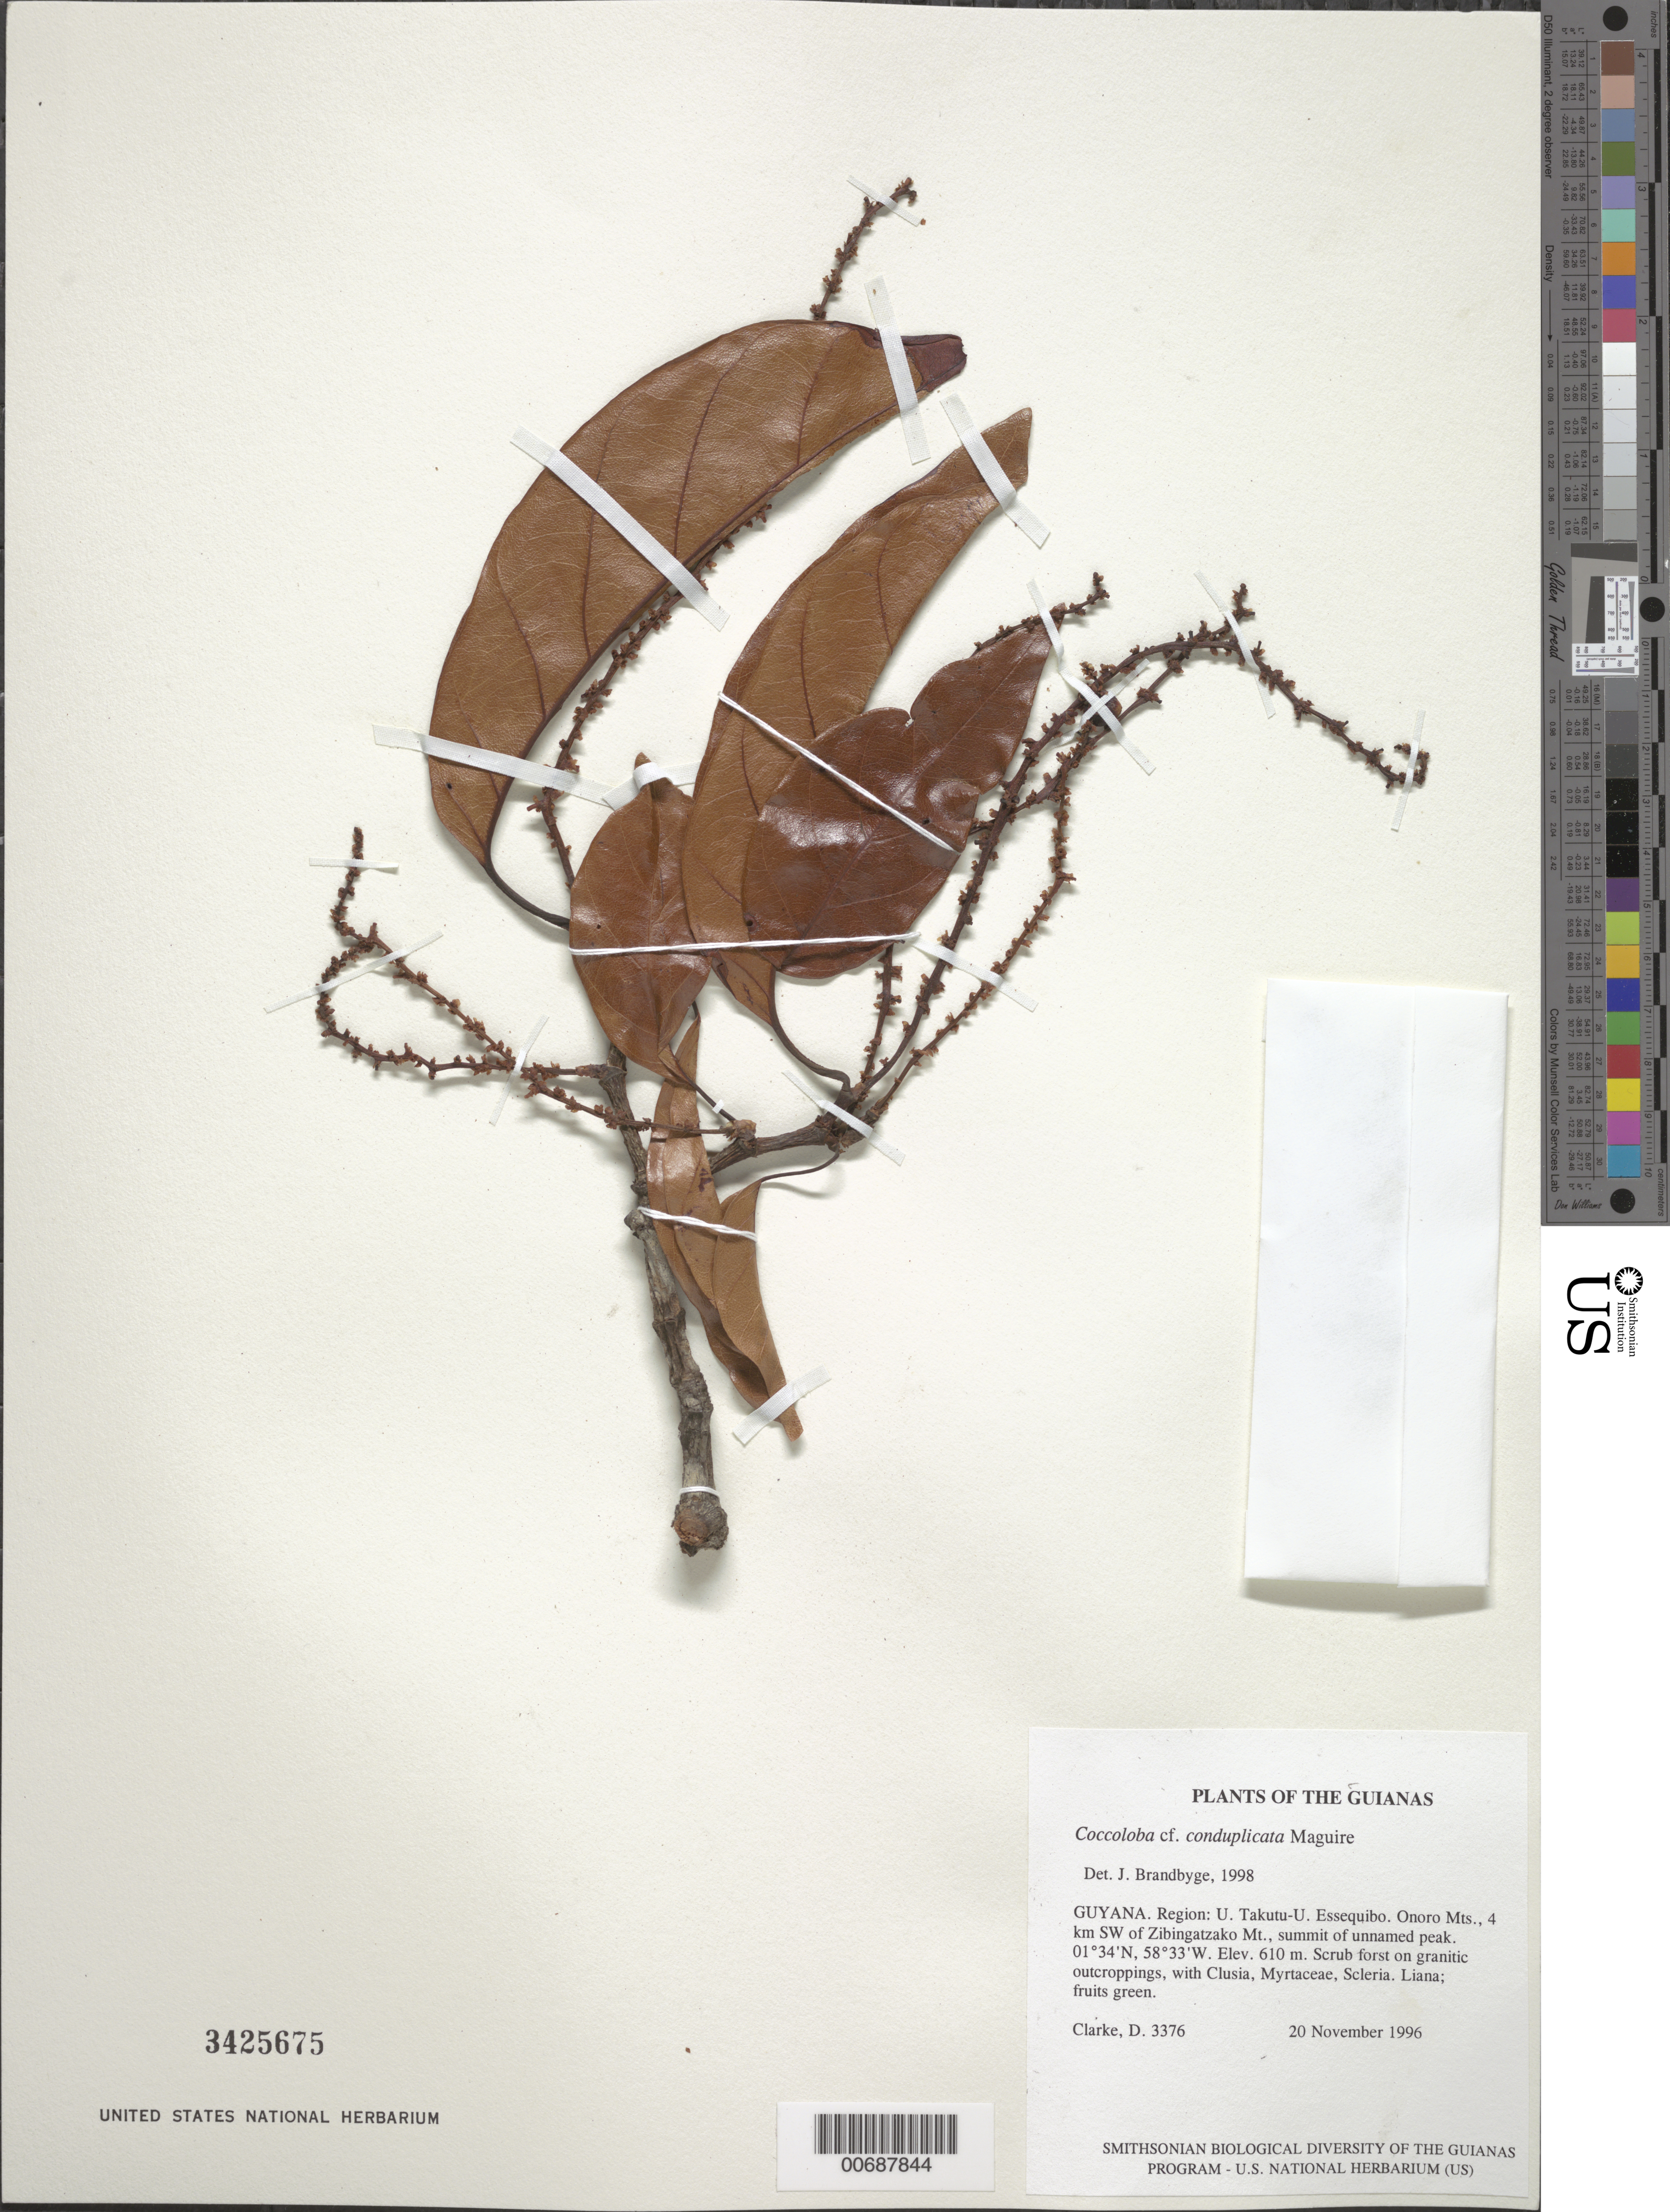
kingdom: Plantae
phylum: Tracheophyta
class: Magnoliopsida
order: Caryophyllales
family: Polygonaceae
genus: Coccoloba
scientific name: Coccoloba conduplicata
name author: Maguire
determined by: Brandbyge, J.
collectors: H. D. Clarke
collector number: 3376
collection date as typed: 20 November 1996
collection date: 1996-11-20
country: Guyana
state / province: U. Takutu-U. Essequibo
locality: Onoro Mts., 4 km SW of Zibingatzako Mt., summit of unnamed peak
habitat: Scrub forest on granitic outcroppings, with Clusia, Myrtaceae, Scleria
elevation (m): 610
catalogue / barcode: US 3425675